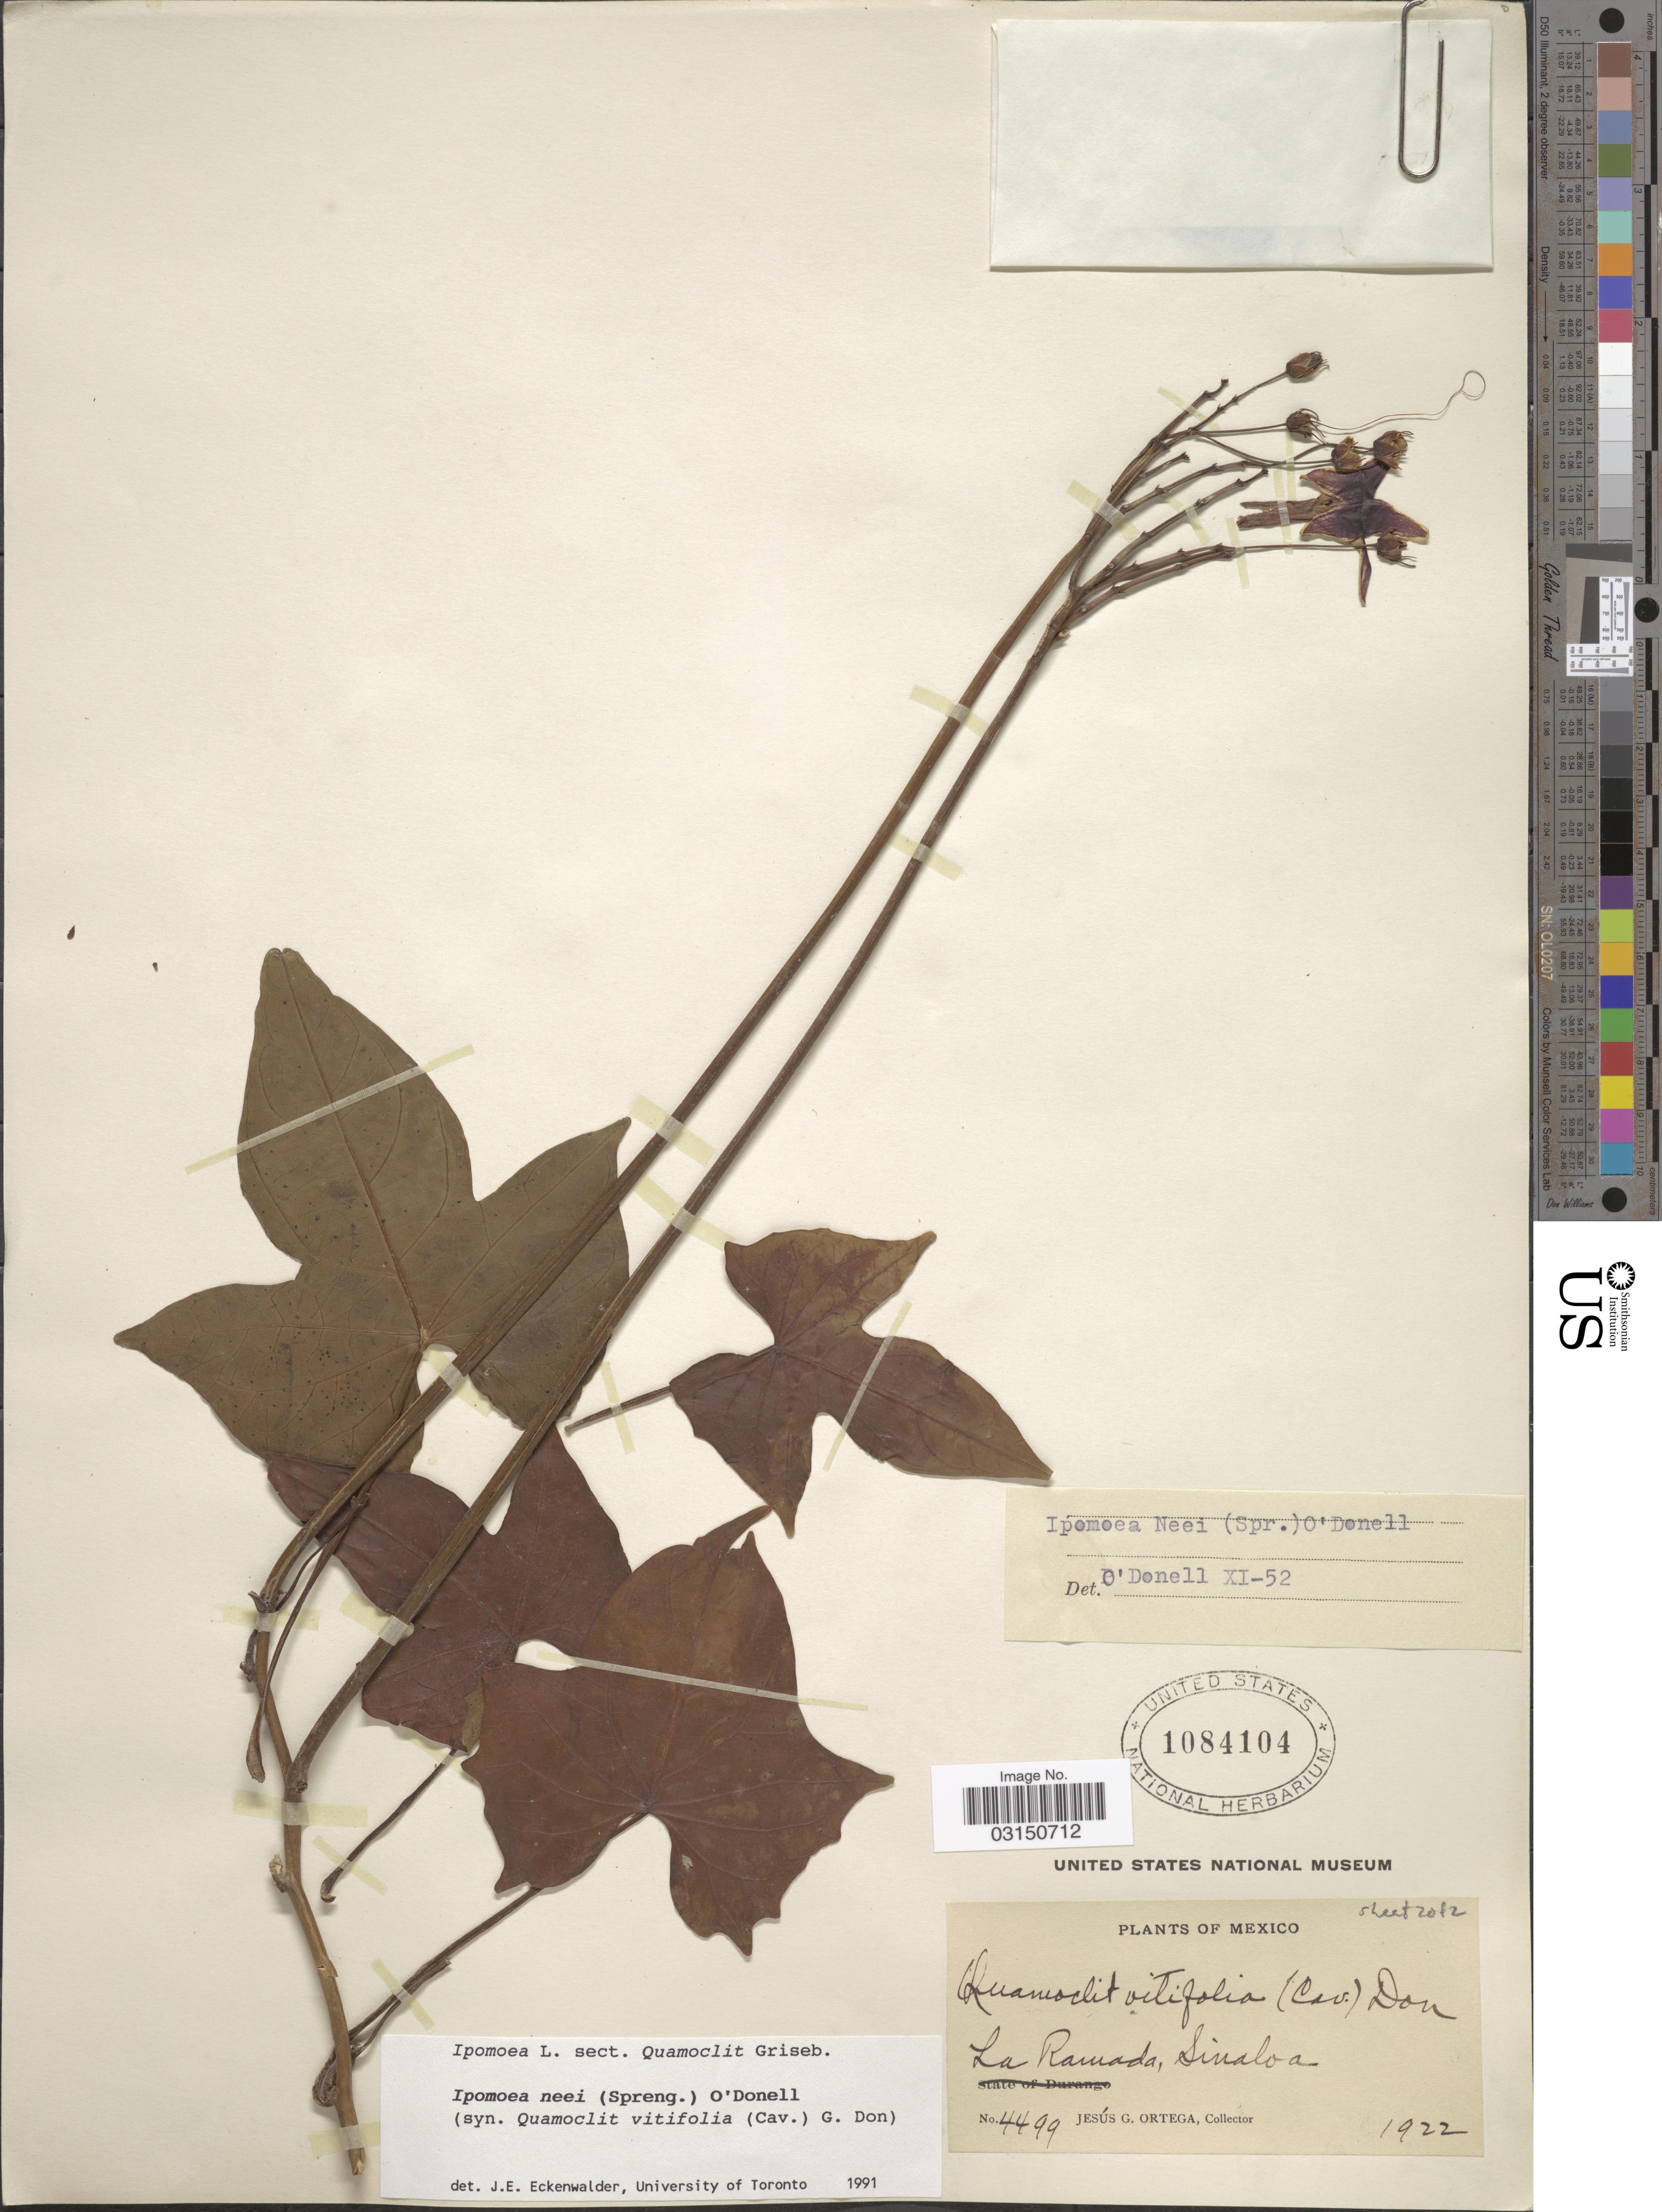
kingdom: Plantae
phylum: Tracheophyta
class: Magnoliopsida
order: Solanales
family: Convolvulaceae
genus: Ipomoea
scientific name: Ipomoea neei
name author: (Spreng.) O'Donell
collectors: J. Ortega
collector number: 4499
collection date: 1922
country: Mexico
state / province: Sinaloa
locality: La Ramada.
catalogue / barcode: US 1084104